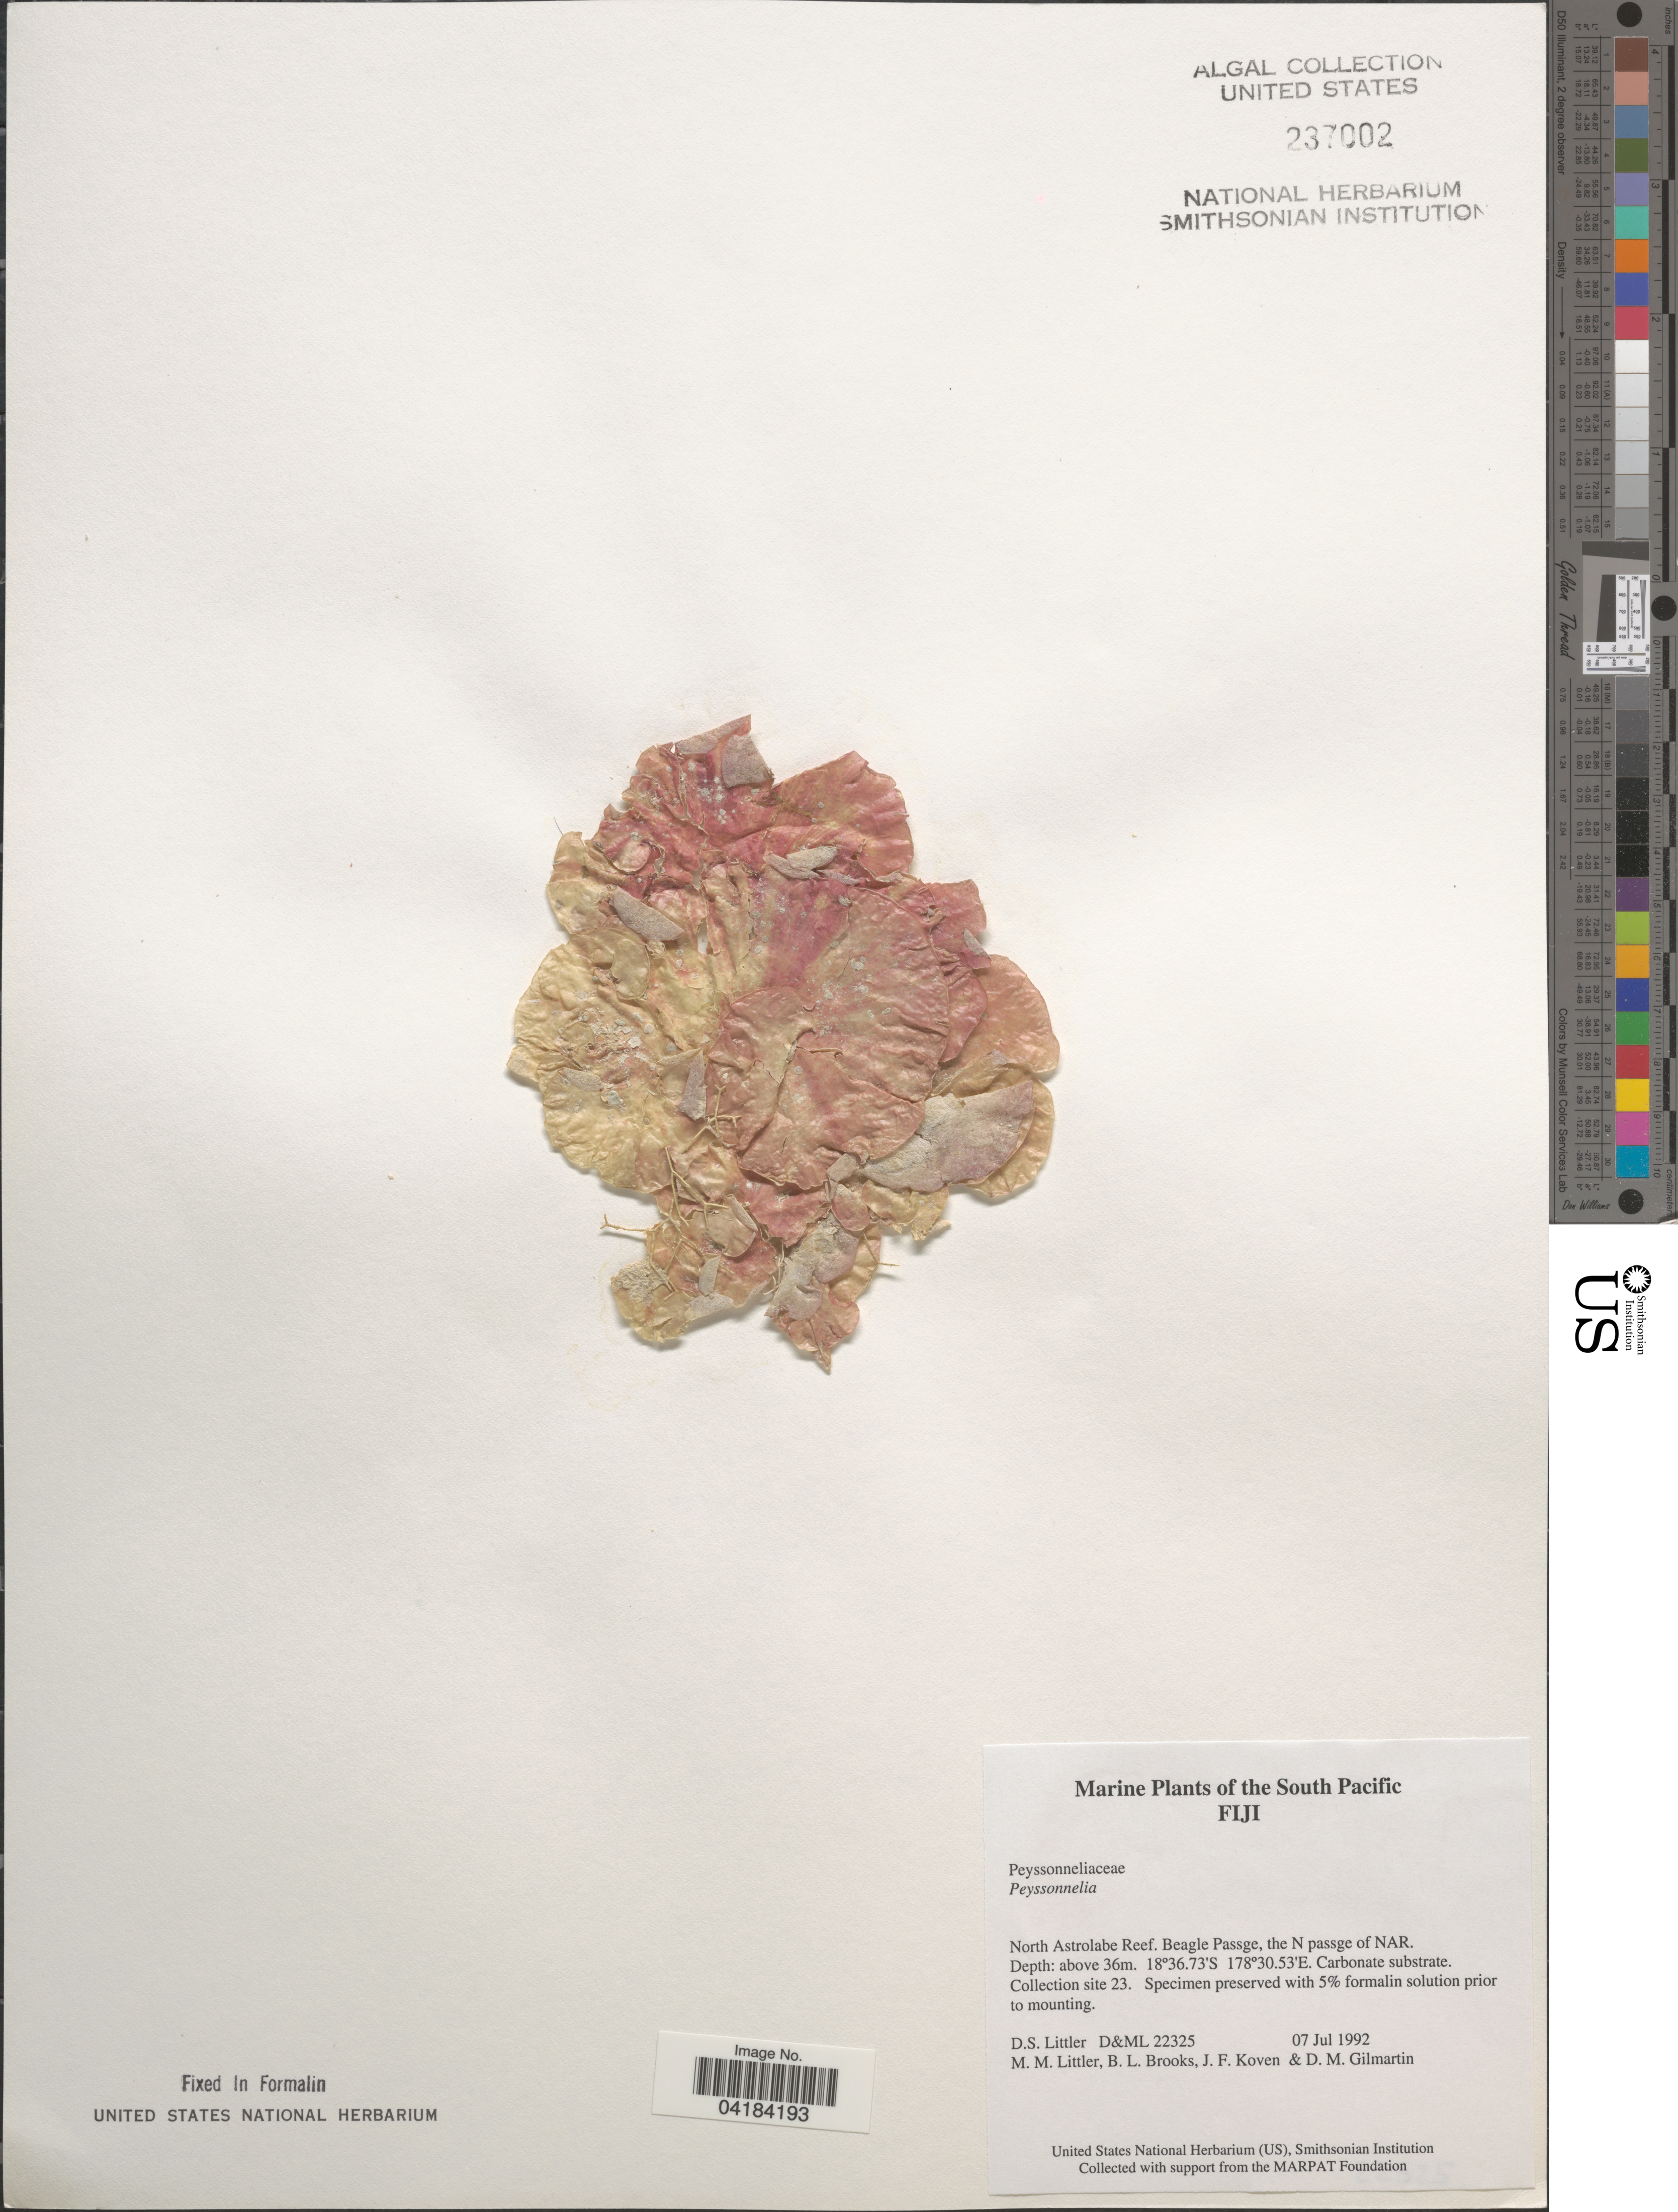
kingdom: Plantae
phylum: Rhodophyta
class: Florideophyceae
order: Peyssonneliales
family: Peyssonneliaceae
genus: Peyssonnelia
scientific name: Peyssonnelia sp.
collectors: D. S. Littler, B. Brooks, J. Koven & D. Gilmartin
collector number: D&ML22325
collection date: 1992-07-07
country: Fiji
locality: South Pacific. North Astrolabe Reef. Beagle Passge, the N passge of NAR. Collection site 23.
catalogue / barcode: US 237002